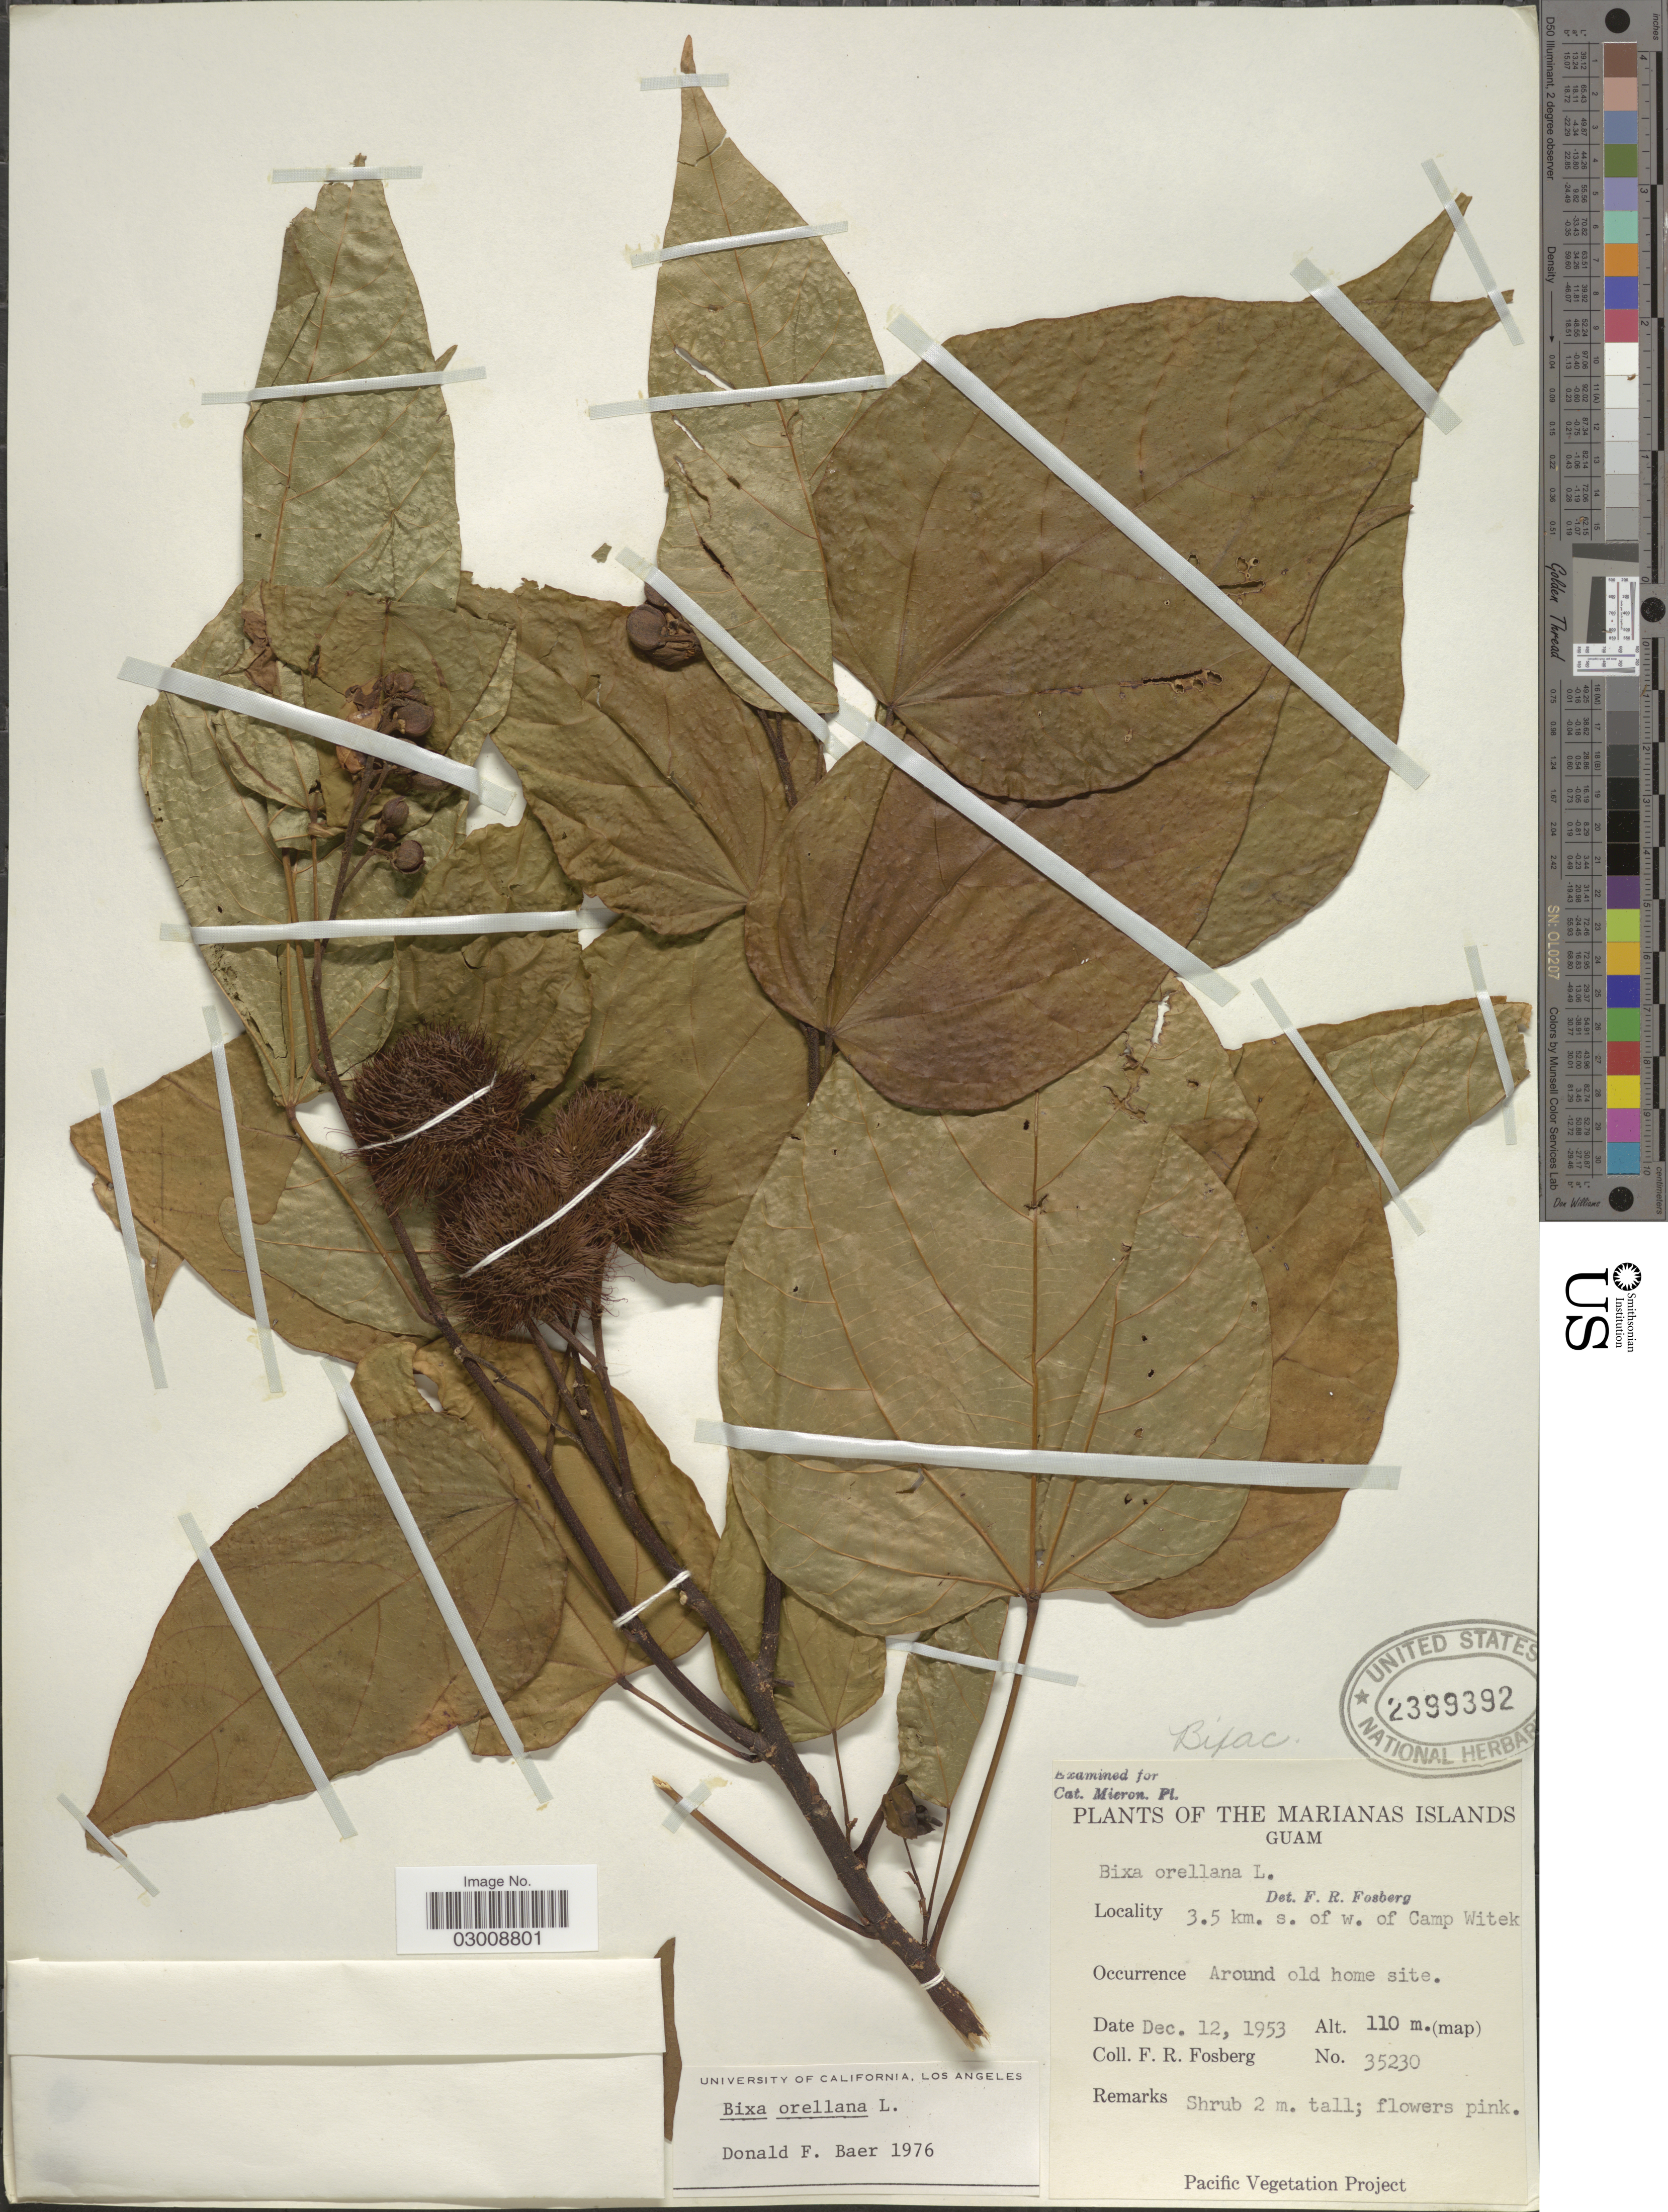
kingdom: Plantae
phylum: Tracheophyta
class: Magnoliopsida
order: Malvales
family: Bixaceae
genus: Bixa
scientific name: Bixa orellana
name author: L.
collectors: F. R. Fosberg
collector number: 35230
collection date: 1953-12-12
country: Guam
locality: The Marianas Islands. 3.5 km. s. of w. of Camp Witek. Around old home site.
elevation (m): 110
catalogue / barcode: US 2399392